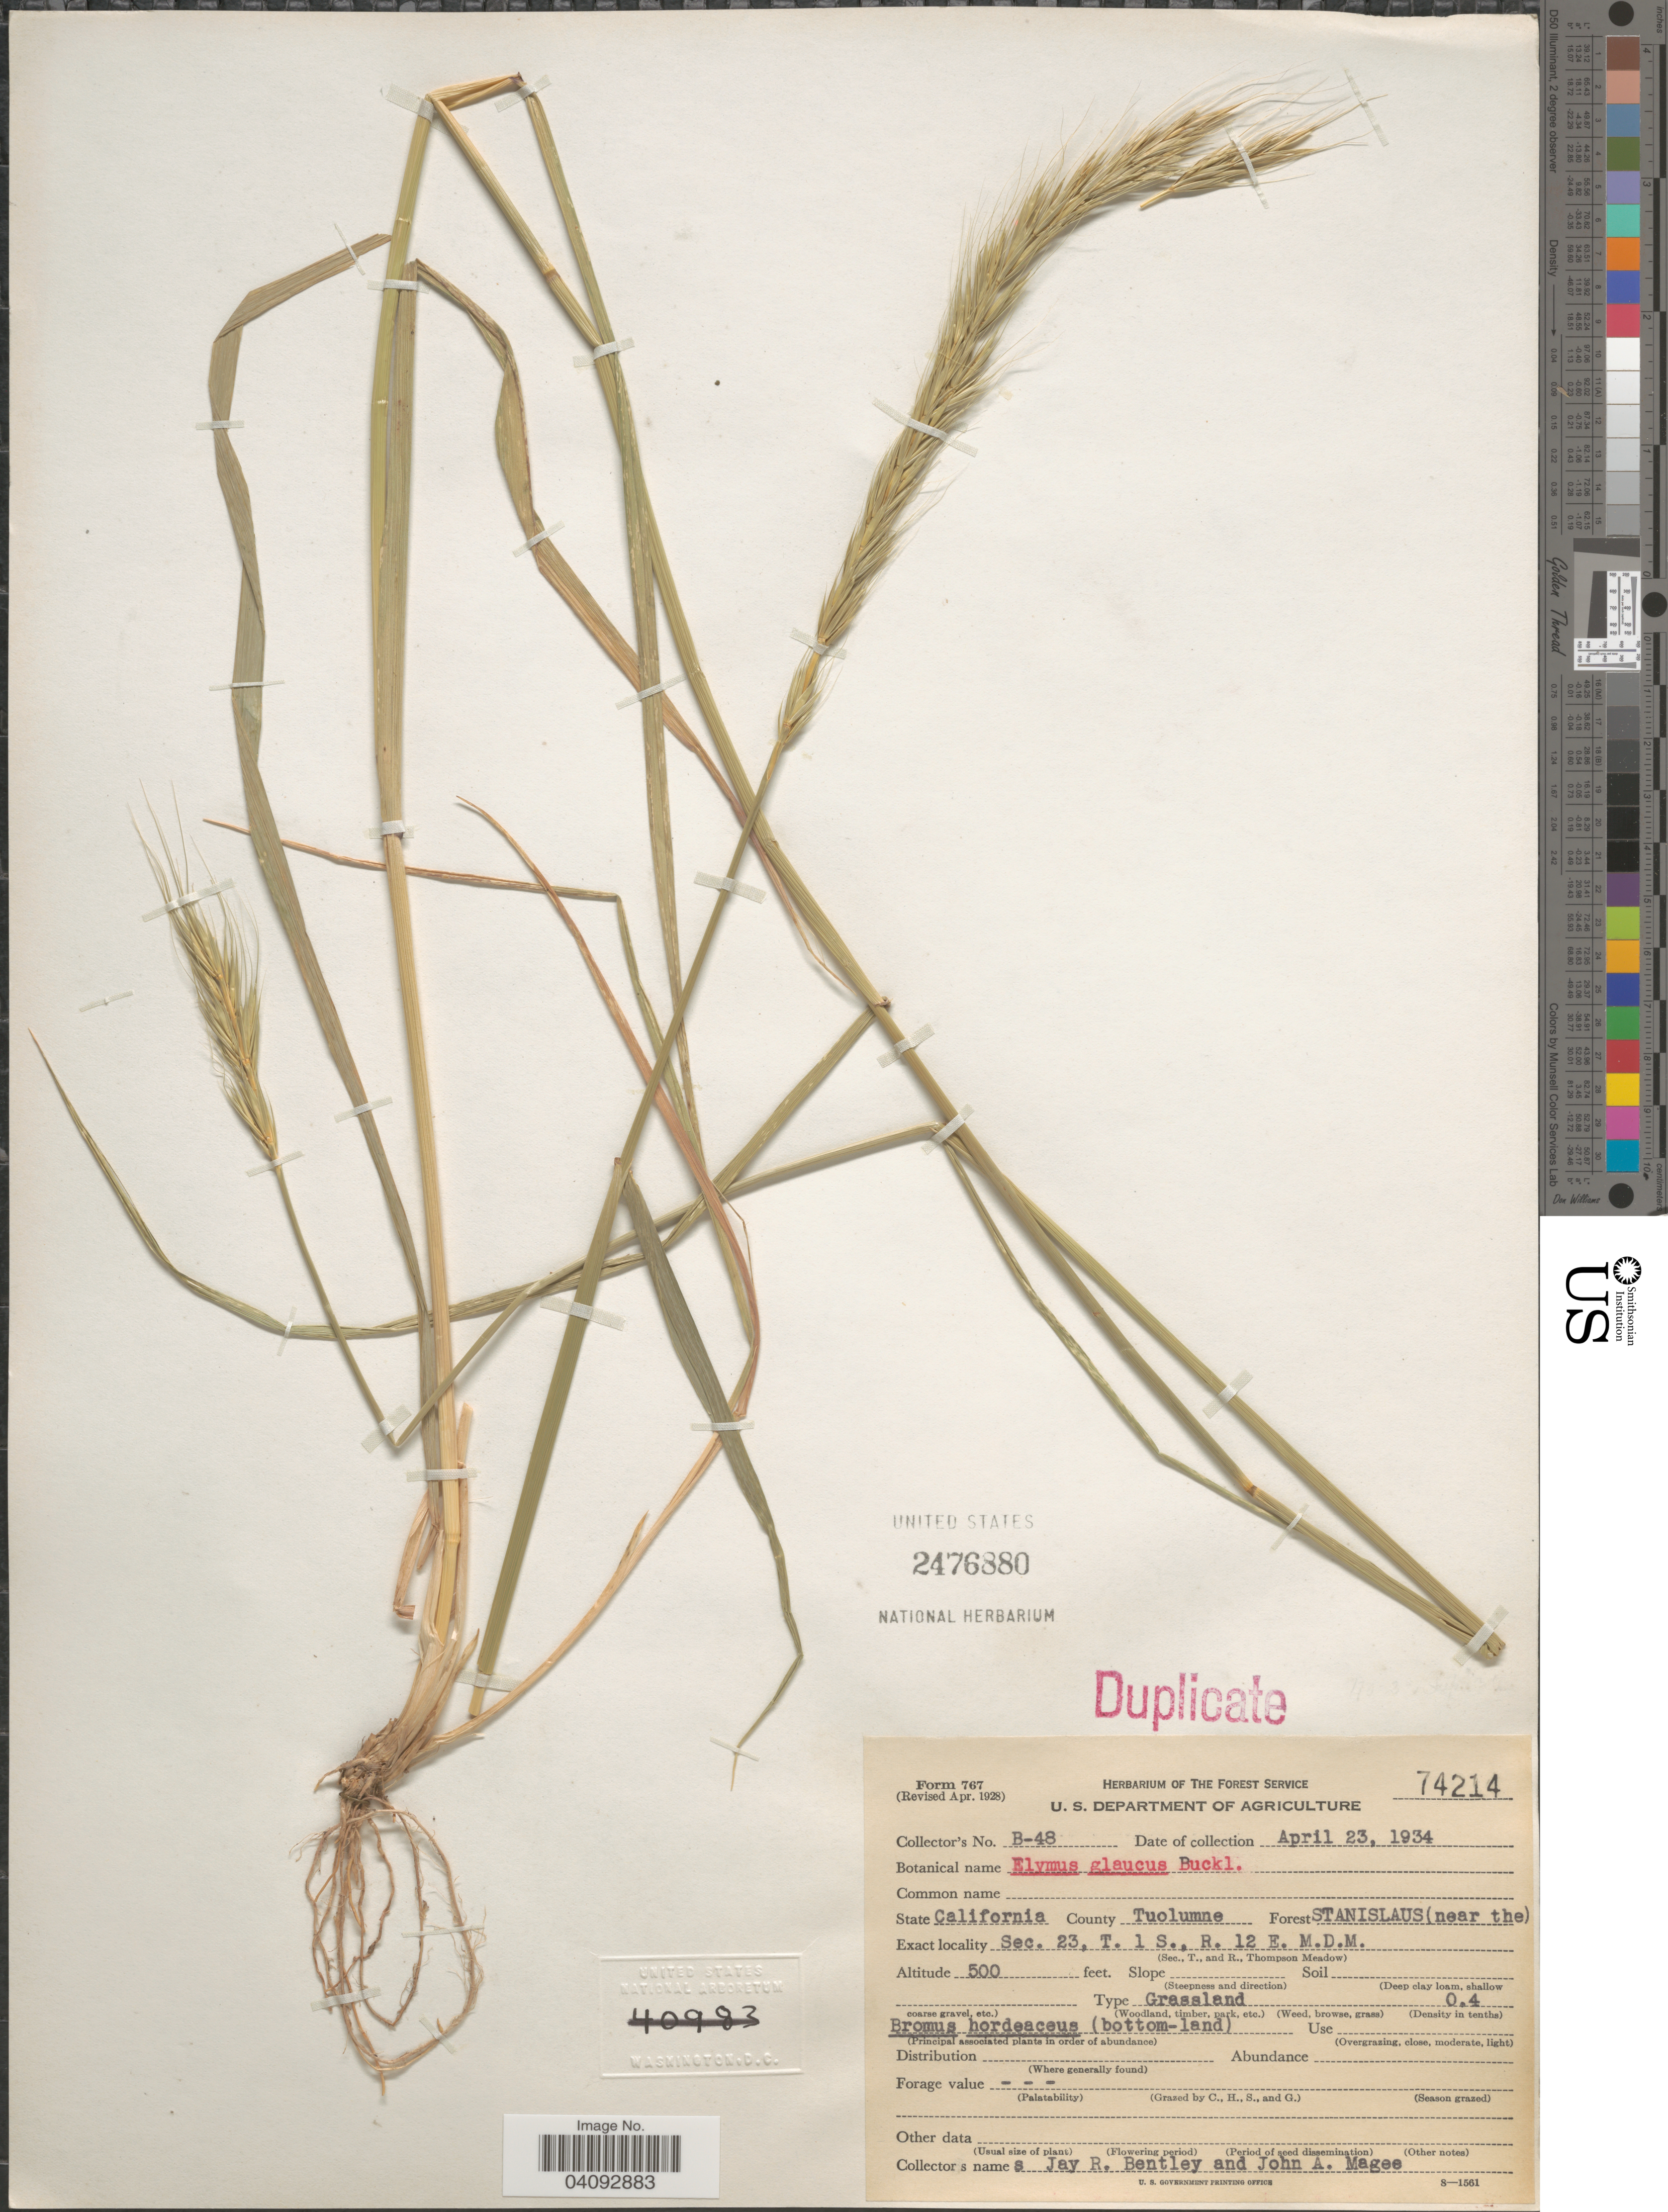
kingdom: Plantae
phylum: Tracheophyta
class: Liliopsida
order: Poales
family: Poaceae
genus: Elymus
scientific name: Elymus glaucus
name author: Buckley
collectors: J. Bentley & J. Magee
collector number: B-48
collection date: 1934-04-23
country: United States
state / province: California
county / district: Tuolumne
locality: County Tuolumne. Forest Stanislaus (near the). Sec. 23, T. 1 S., R. 12 E. M. D. M.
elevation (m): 152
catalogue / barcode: US 2476880